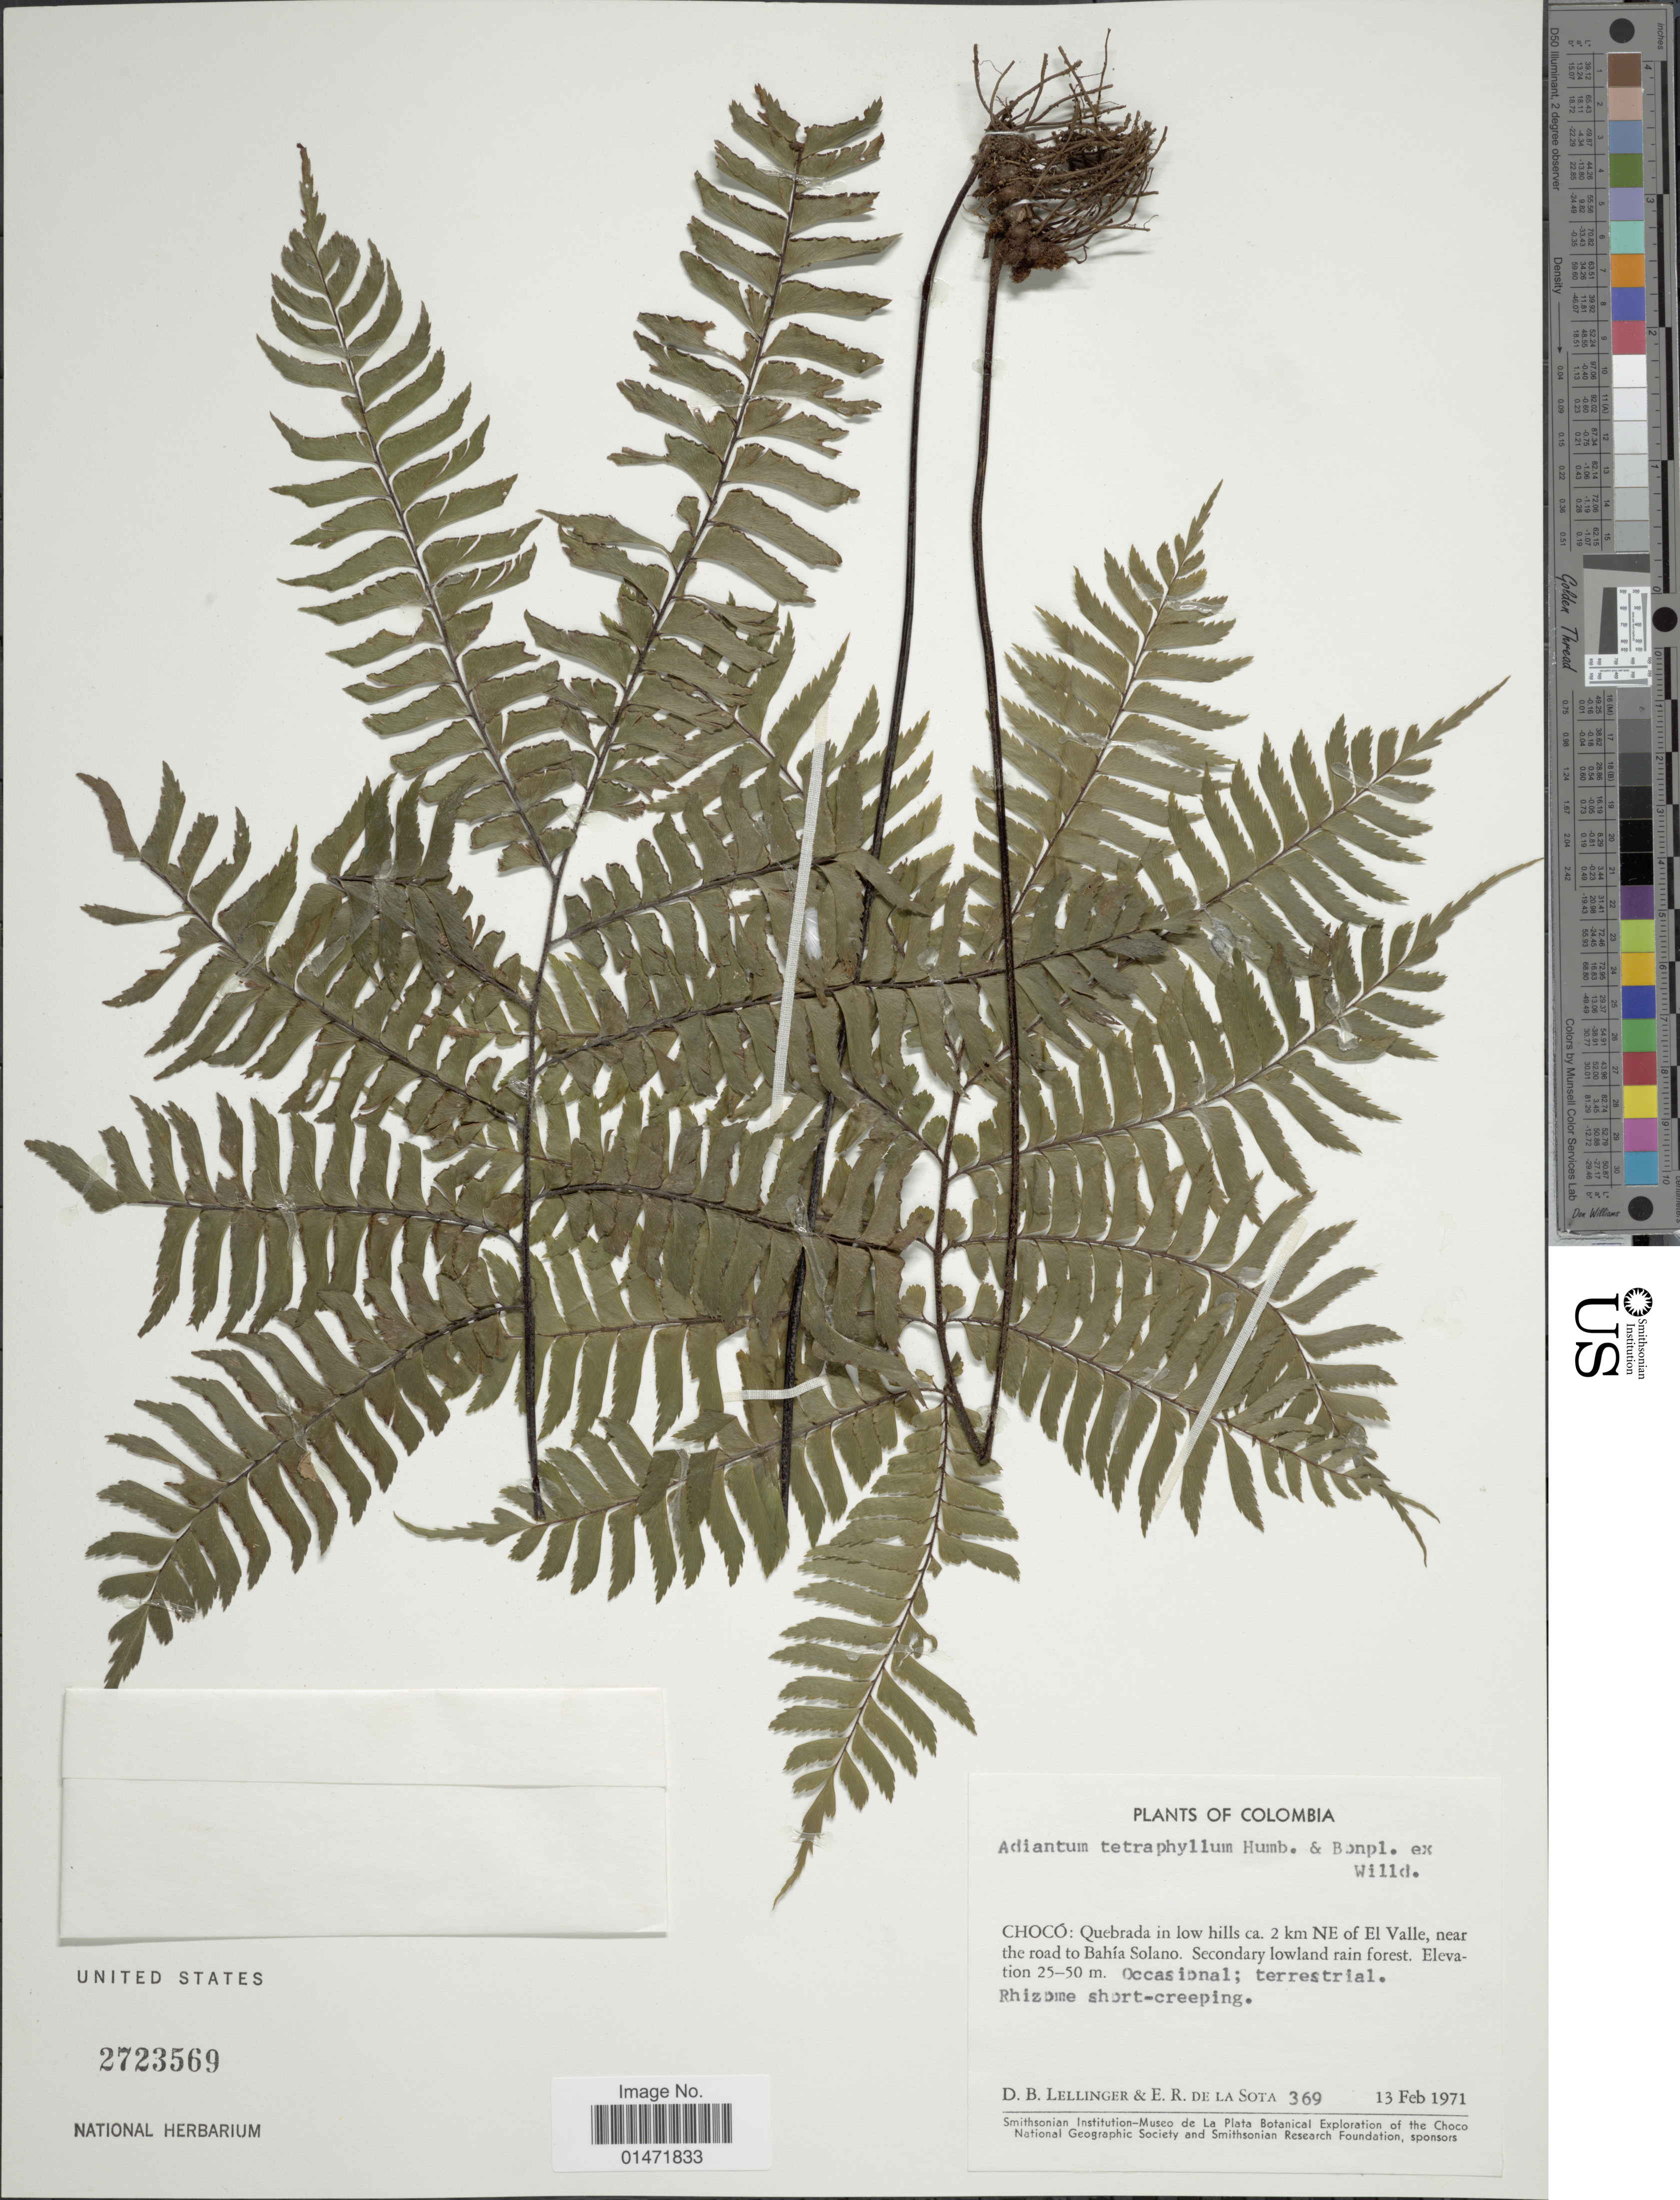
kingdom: Plantae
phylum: Tracheophyta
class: Polypodiopsida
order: Polypodiales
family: Pteridaceae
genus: Adiantum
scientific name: Adiantum tetraphyllum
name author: Humb. & Bonpl. ex Willd.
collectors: D. B. Lellinger & E. R. de la Sota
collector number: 369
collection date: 1971-02-13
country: Colombia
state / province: Chocó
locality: Quebrada in low hills ca. 2 km NE of El Valle, near the road to Bahía Solano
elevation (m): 25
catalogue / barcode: US 2723569